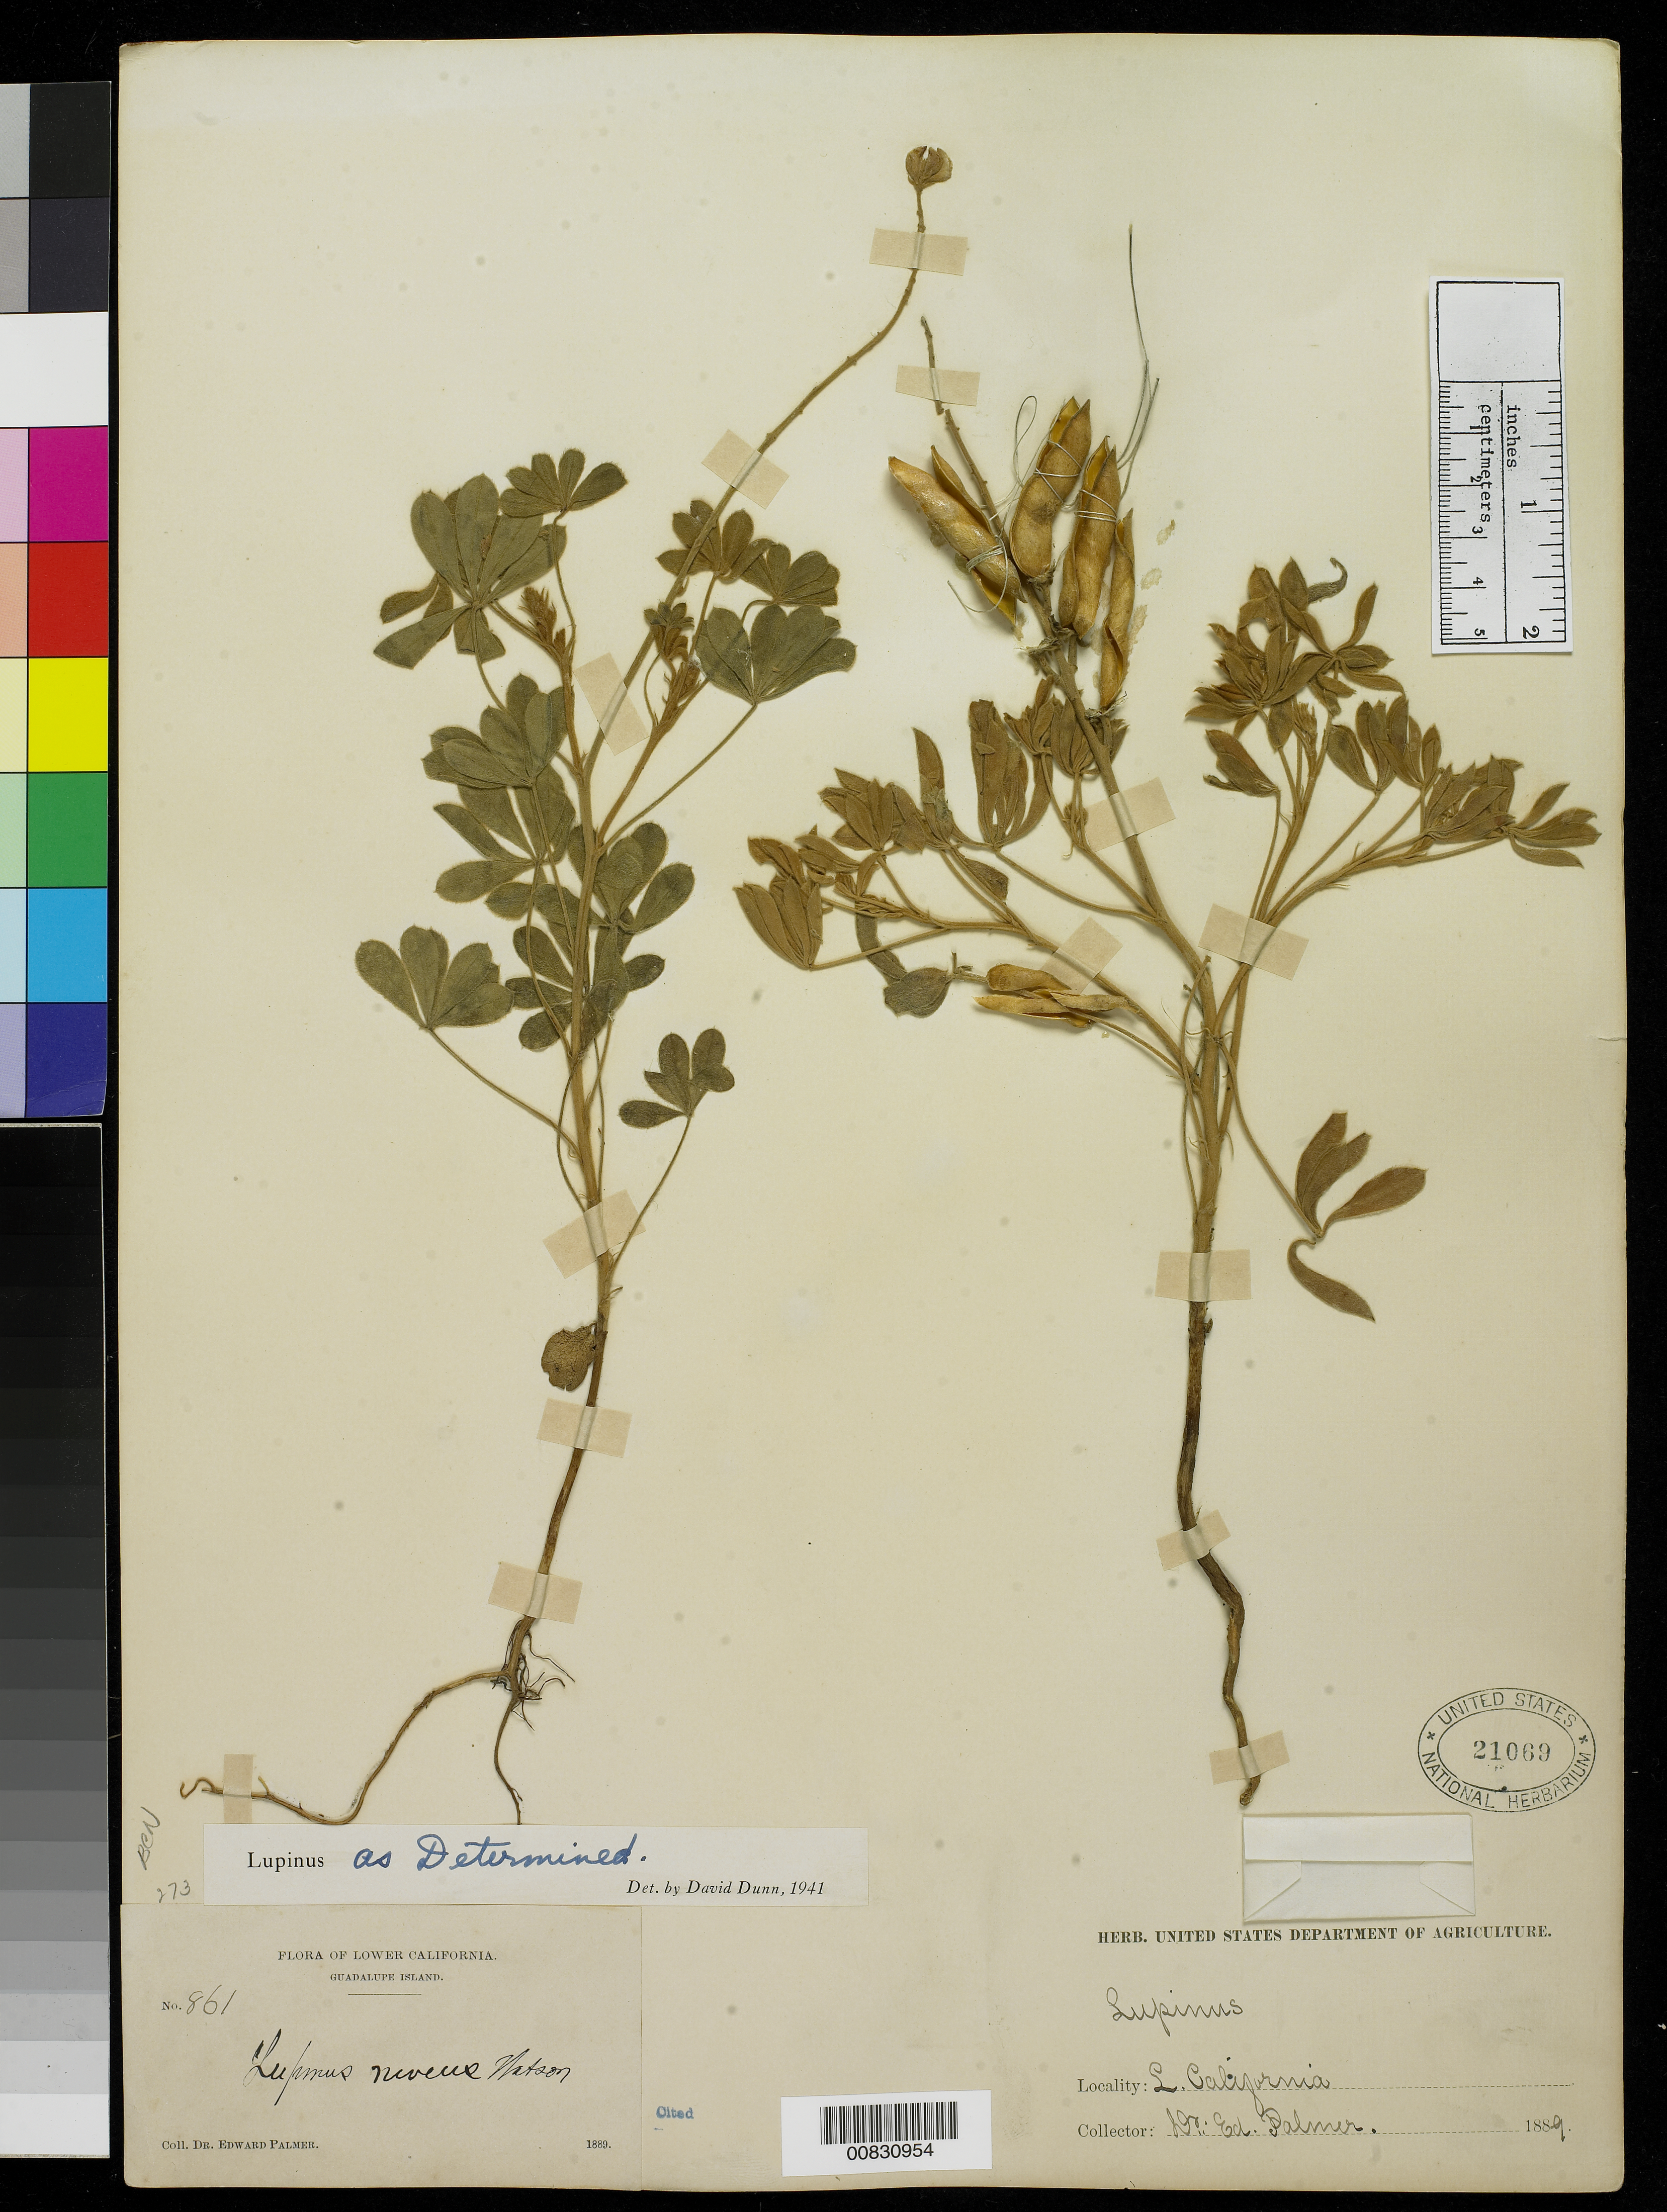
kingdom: Plantae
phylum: Tracheophyta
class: Magnoliopsida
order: Fabales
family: Fabaceae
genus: Lupinus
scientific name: Lupinus niveus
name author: S. Watson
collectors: E. Palmer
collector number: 861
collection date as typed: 1889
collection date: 1889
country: Mexico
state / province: Baja California Norte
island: Guadalupe I.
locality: Guadalupe Island, Baja California.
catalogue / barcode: US 21069